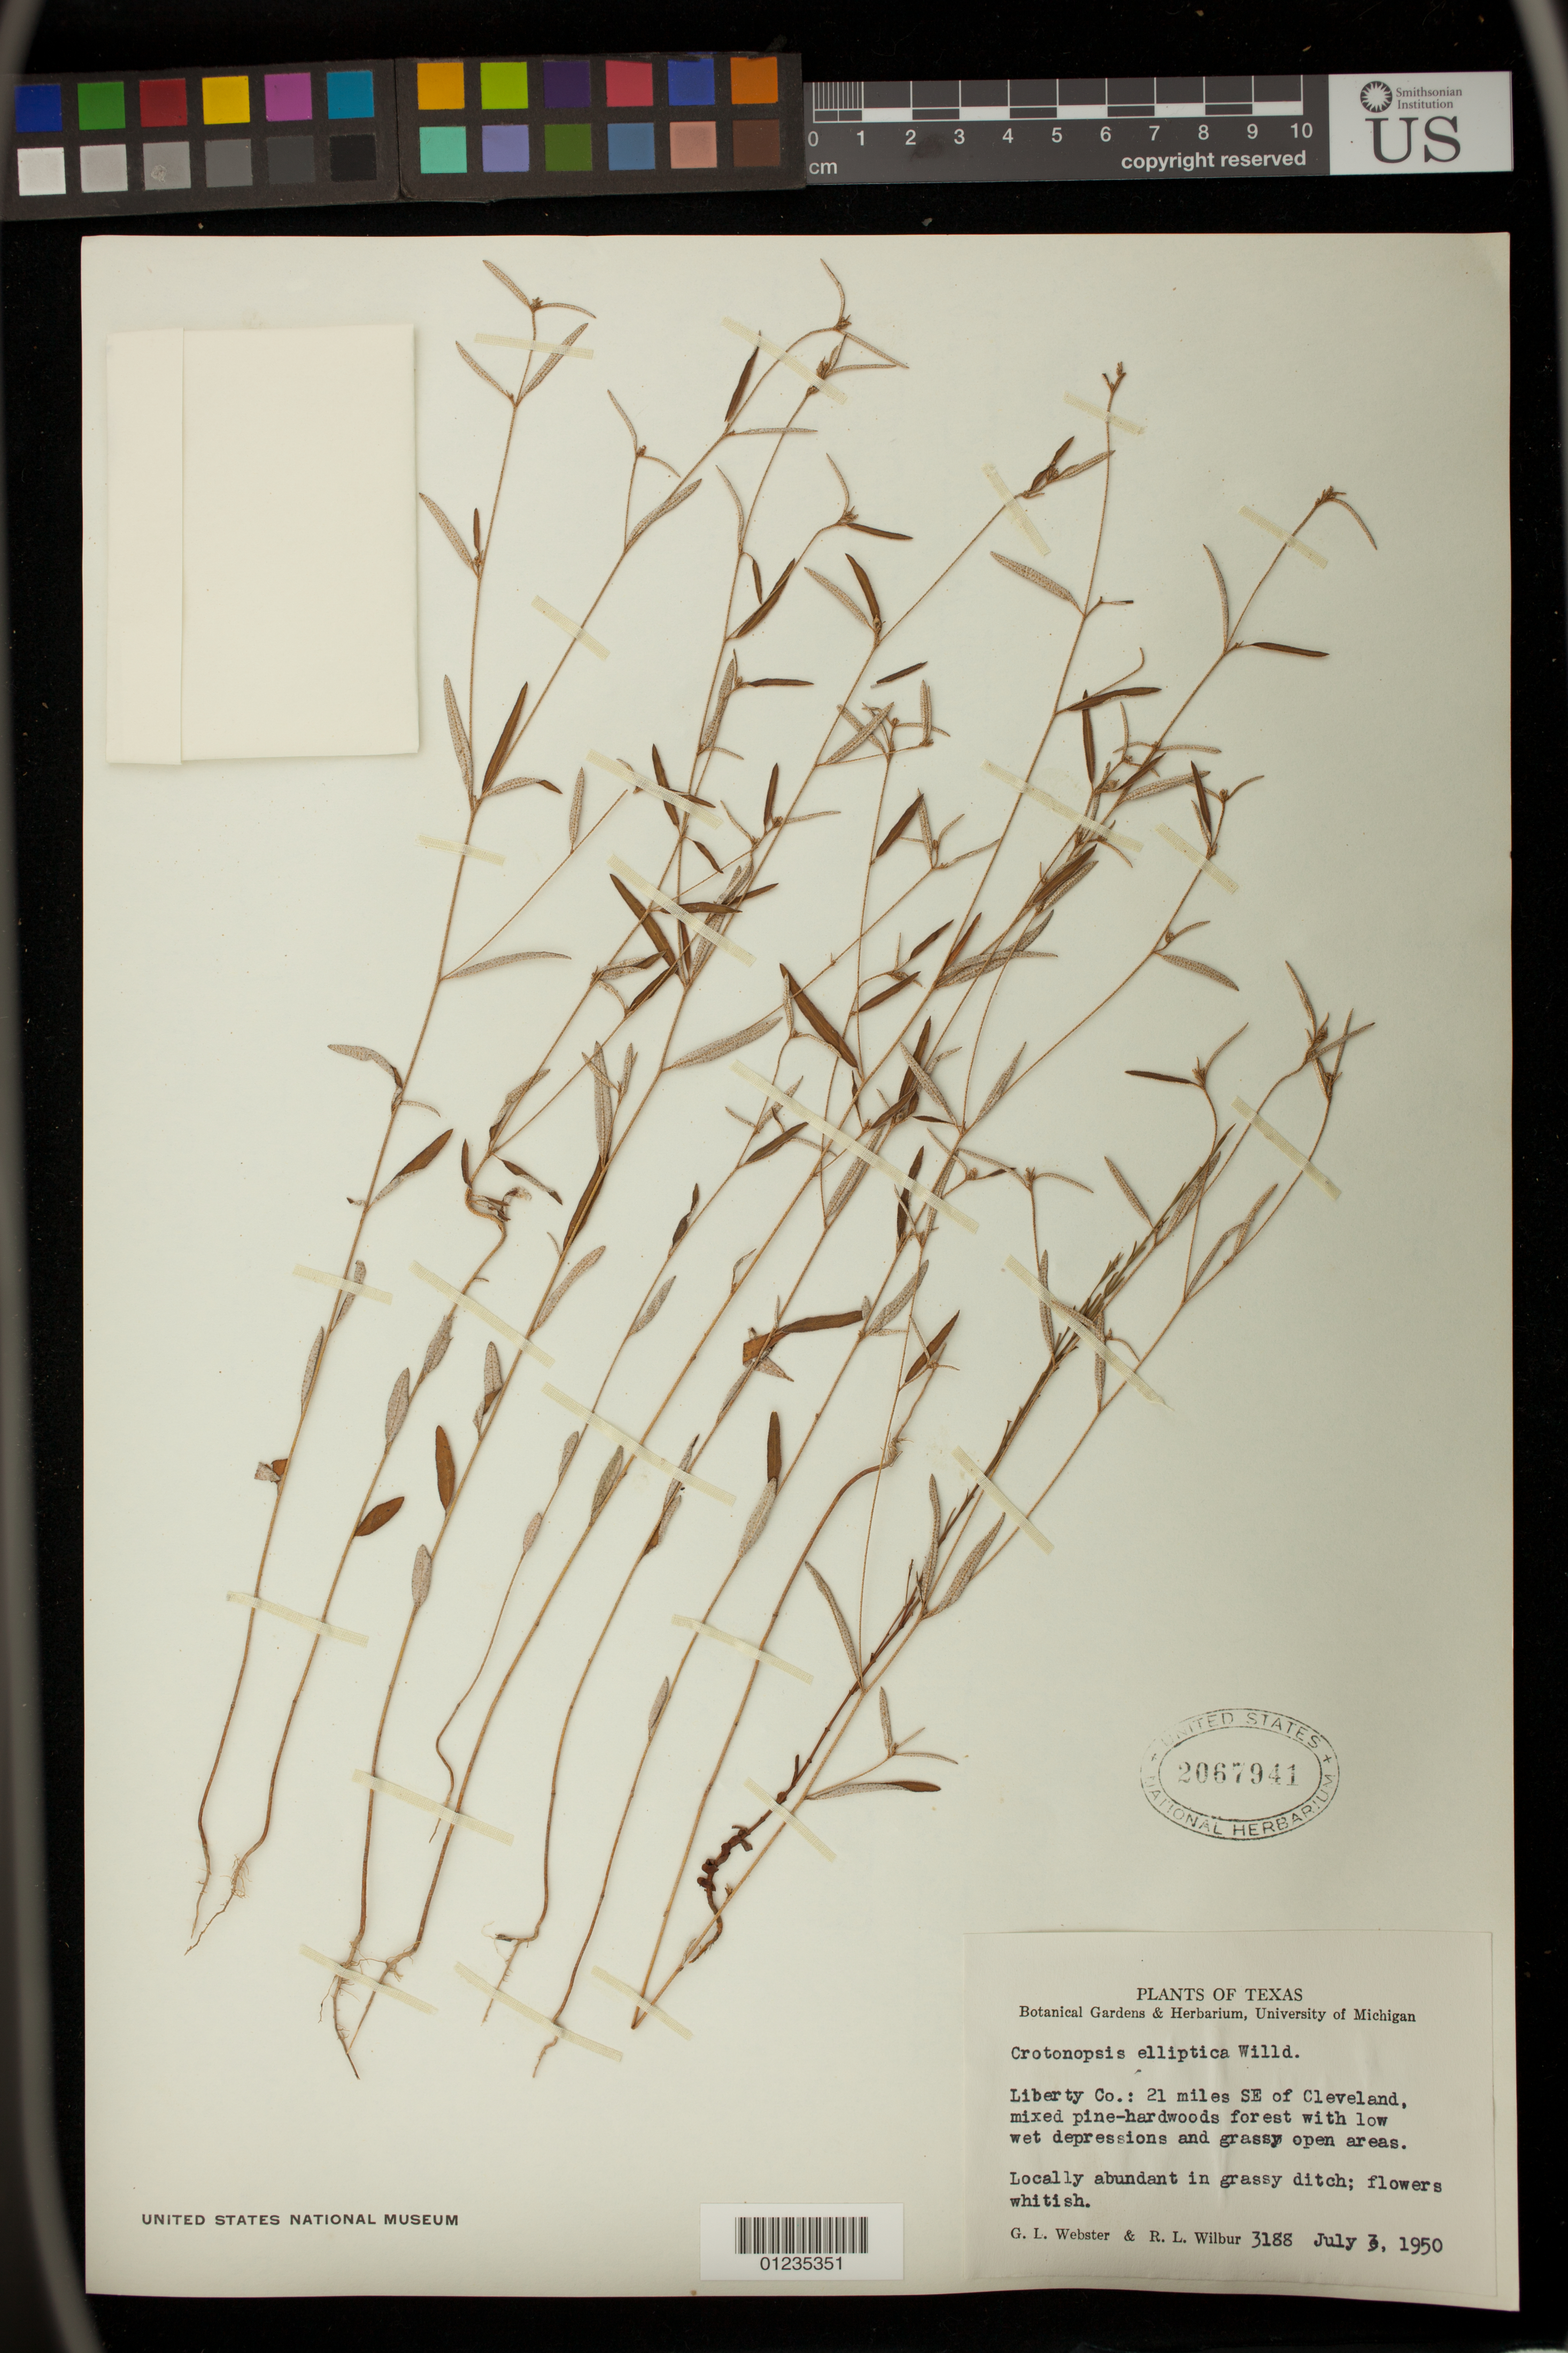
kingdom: Plantae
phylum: Tracheophyta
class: Magnoliopsida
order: Malpighiales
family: Euphorbiaceae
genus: Crotonopsis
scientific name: Crotonopsis elliptica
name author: Willd.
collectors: G. L. Webster & R. L. Wilbur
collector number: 3188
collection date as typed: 03 Jul 1950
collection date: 1950-07-03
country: United States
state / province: Texas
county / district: Liberty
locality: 21 miles SE of Cleveland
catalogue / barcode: US 2067941